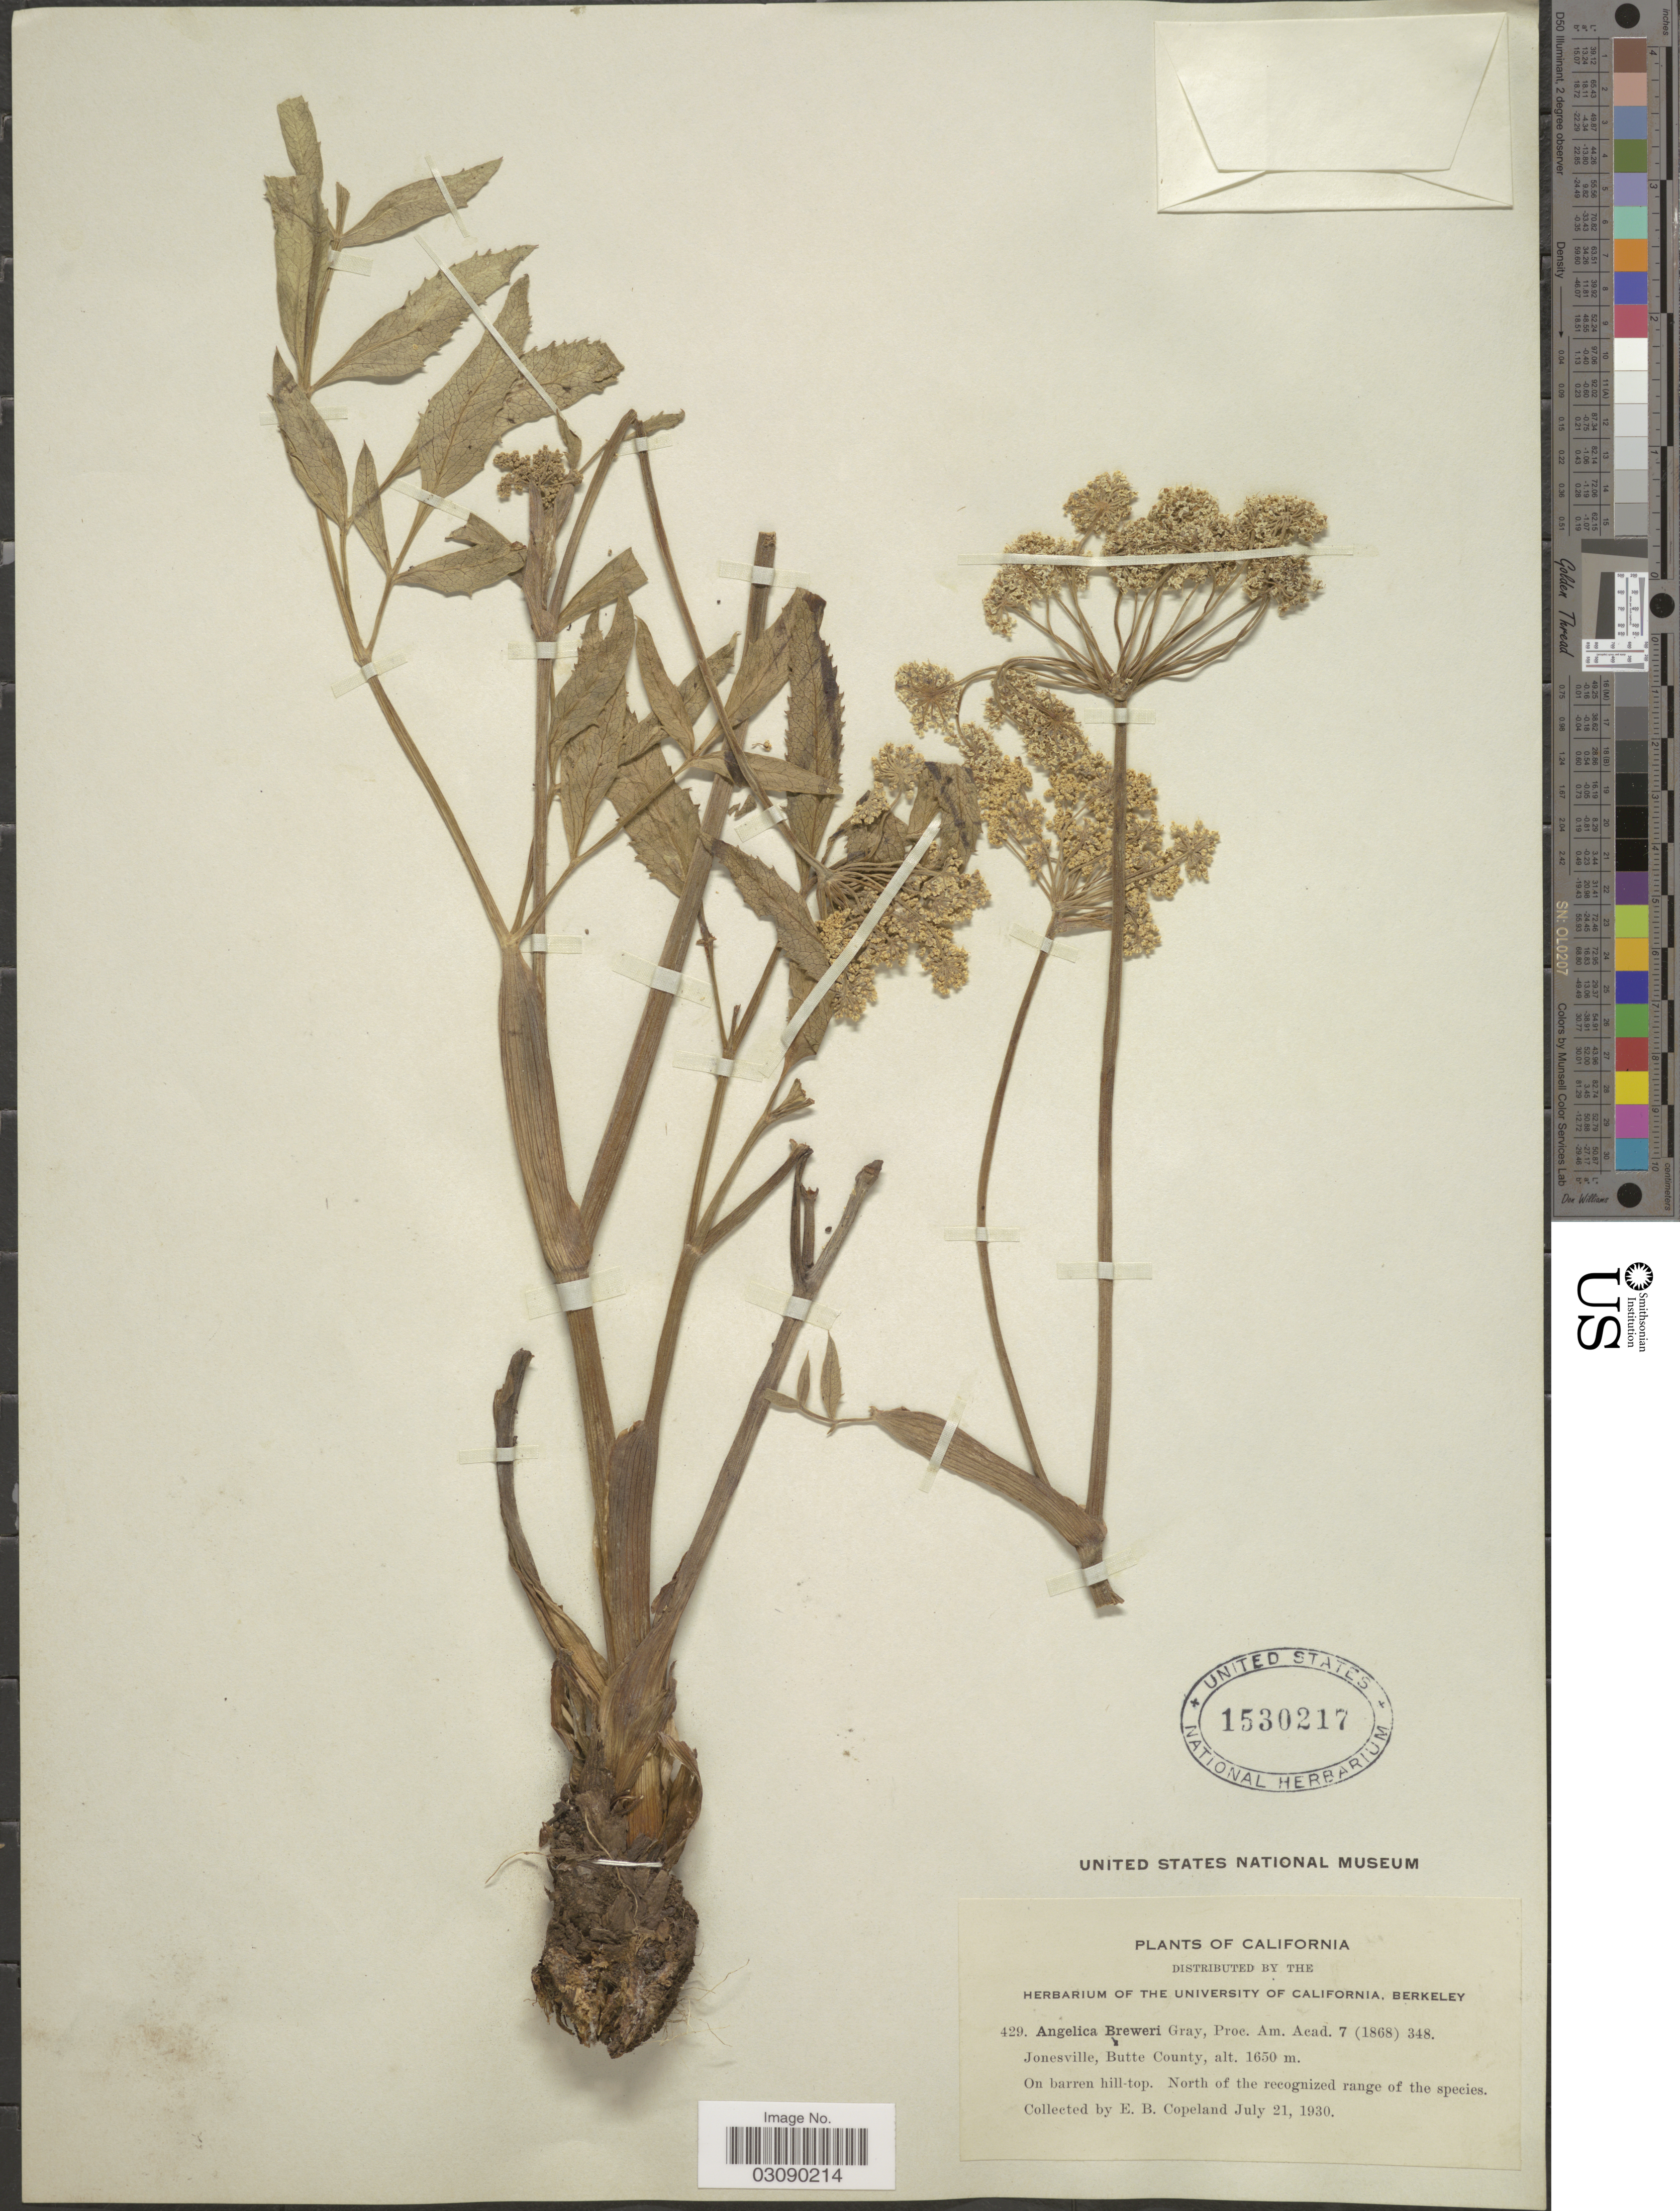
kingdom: Plantae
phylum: Tracheophyta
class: Magnoliopsida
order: Apiales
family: Apiaceae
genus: Angelica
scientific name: Angelica breweri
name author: A. Gray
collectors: E. B. Copeland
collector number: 429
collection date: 1930-07-21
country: United States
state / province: California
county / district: Butte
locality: Jonesville, Butte County.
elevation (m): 1650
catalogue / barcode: US 1530217